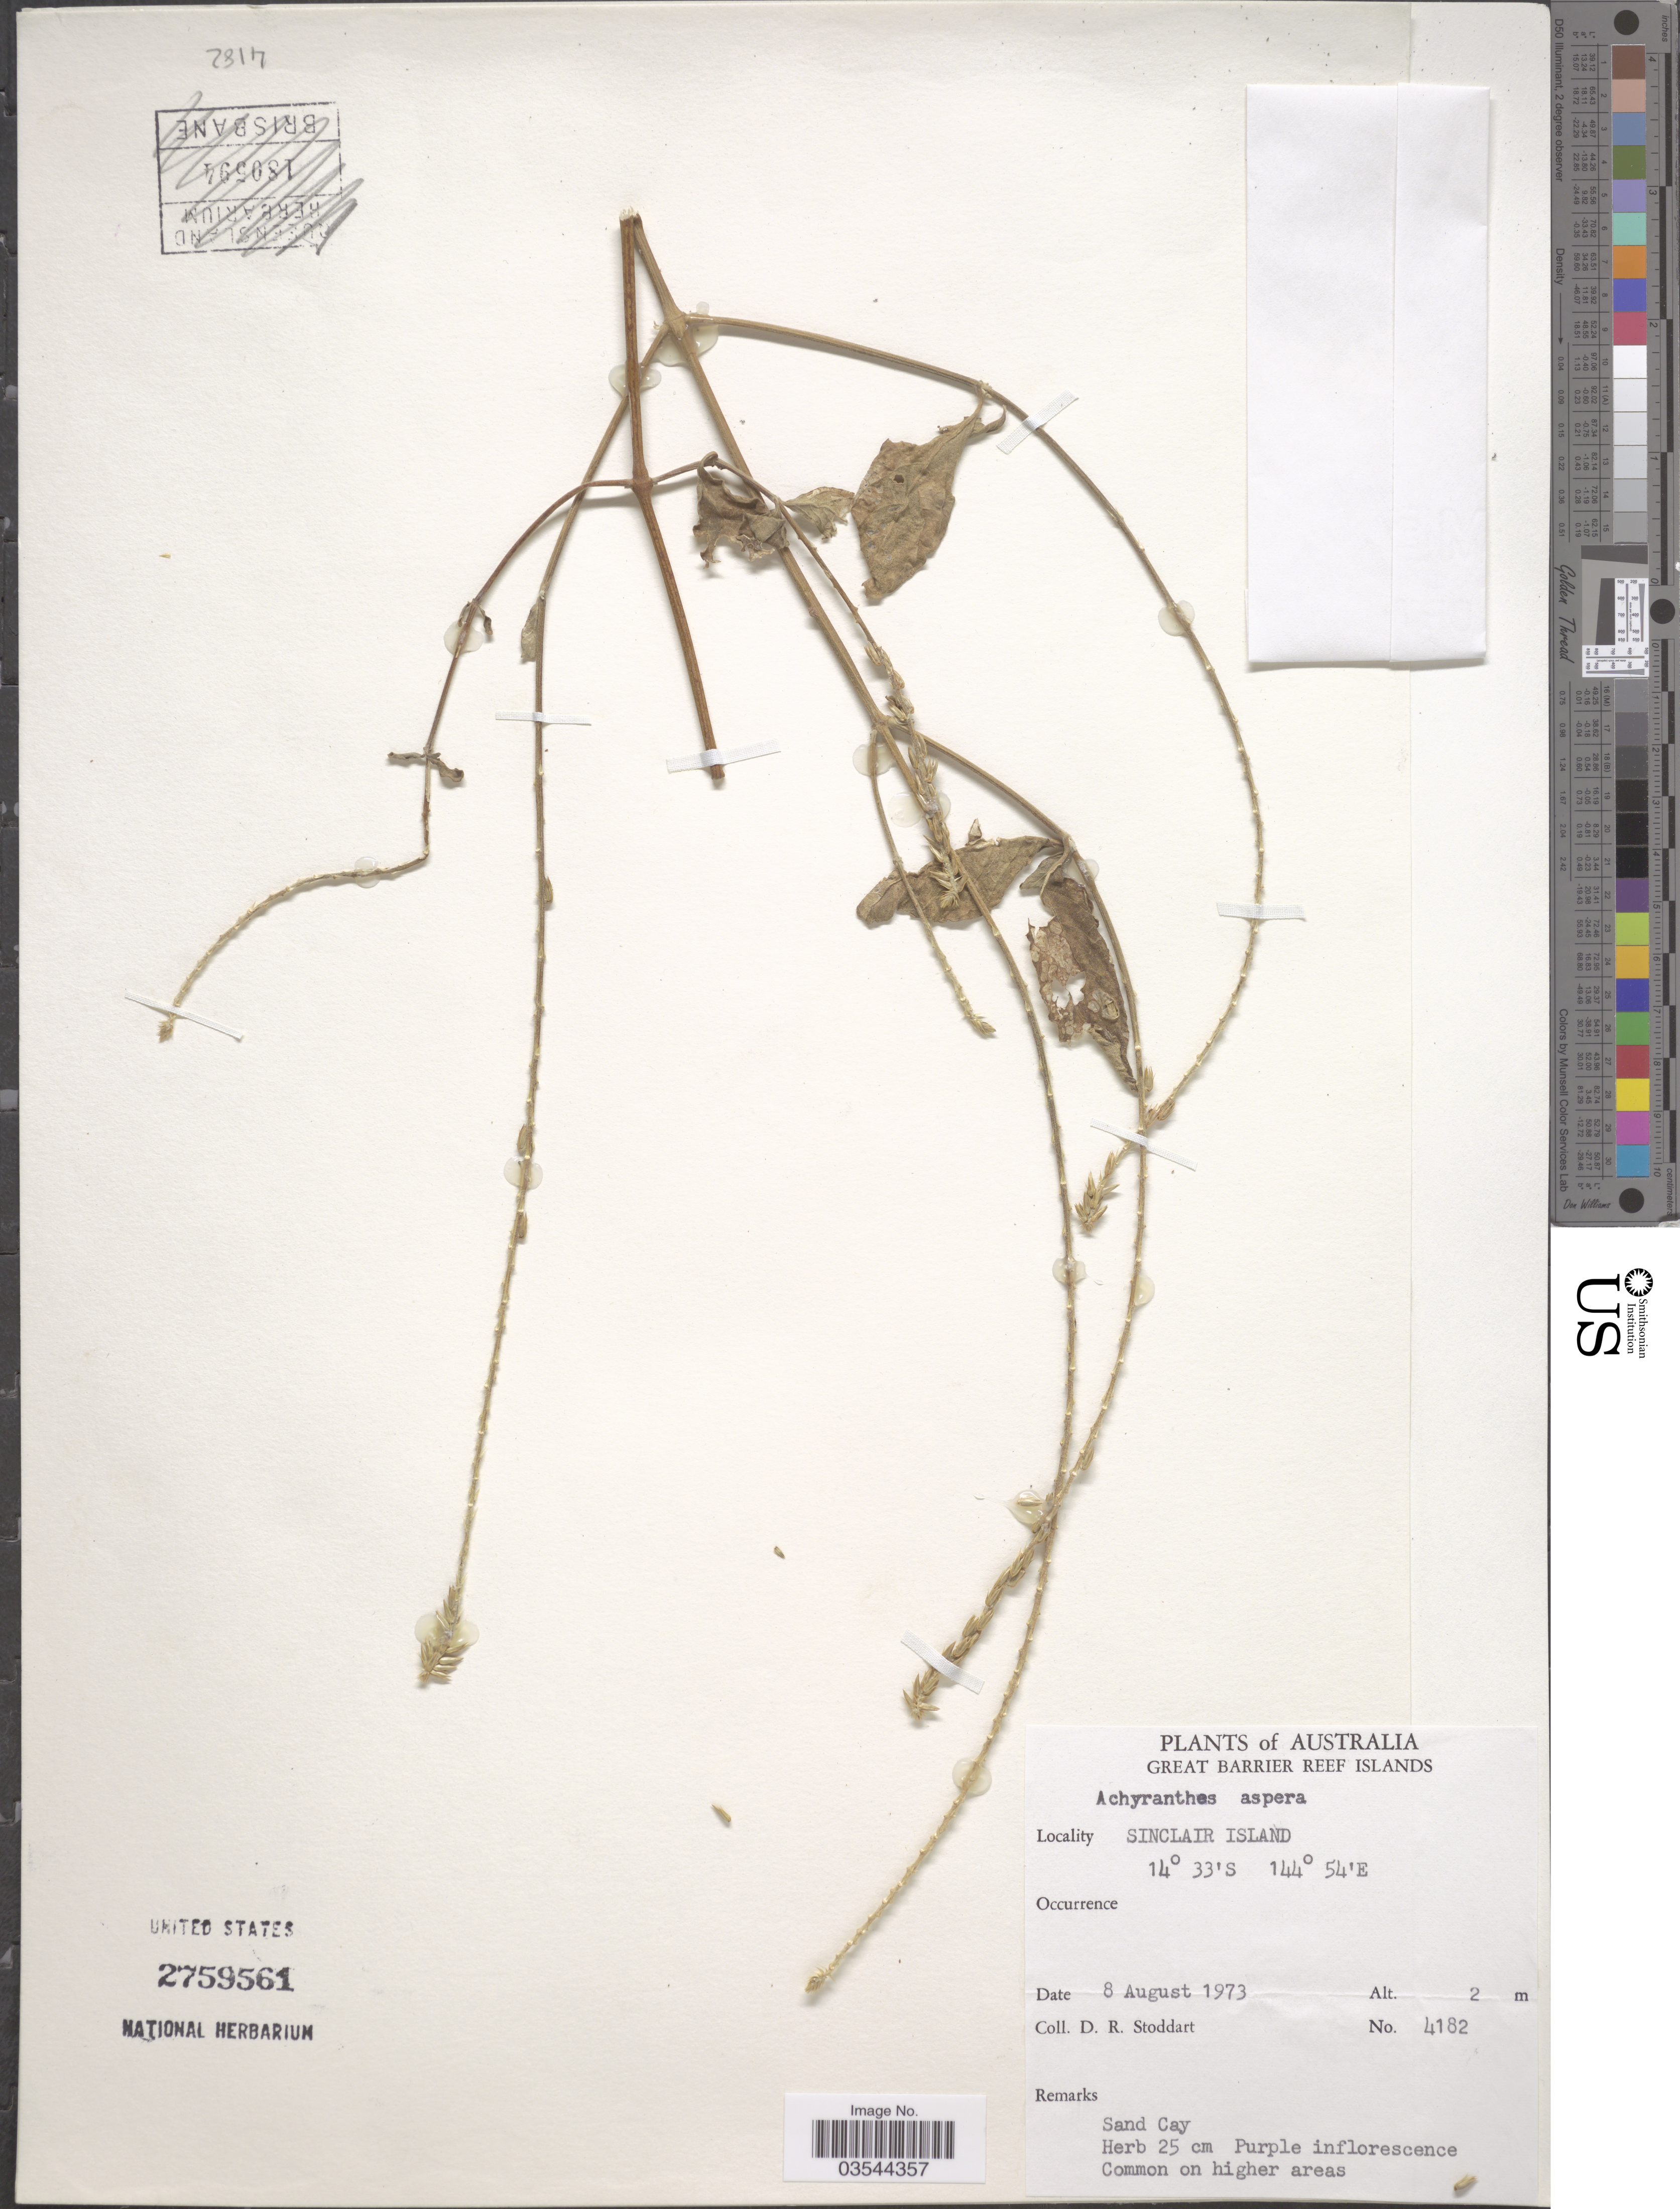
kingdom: Plantae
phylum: Tracheophyta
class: Magnoliopsida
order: Caryophyllales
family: Amaranthaceae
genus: Achyranthes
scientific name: Achyranthes aspera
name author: L.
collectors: D. R. Stoddart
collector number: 4182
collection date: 1973-08-08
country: Australia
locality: Great Barrier Reef Islands. Sinclair Island.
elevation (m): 2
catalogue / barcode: US 2759561